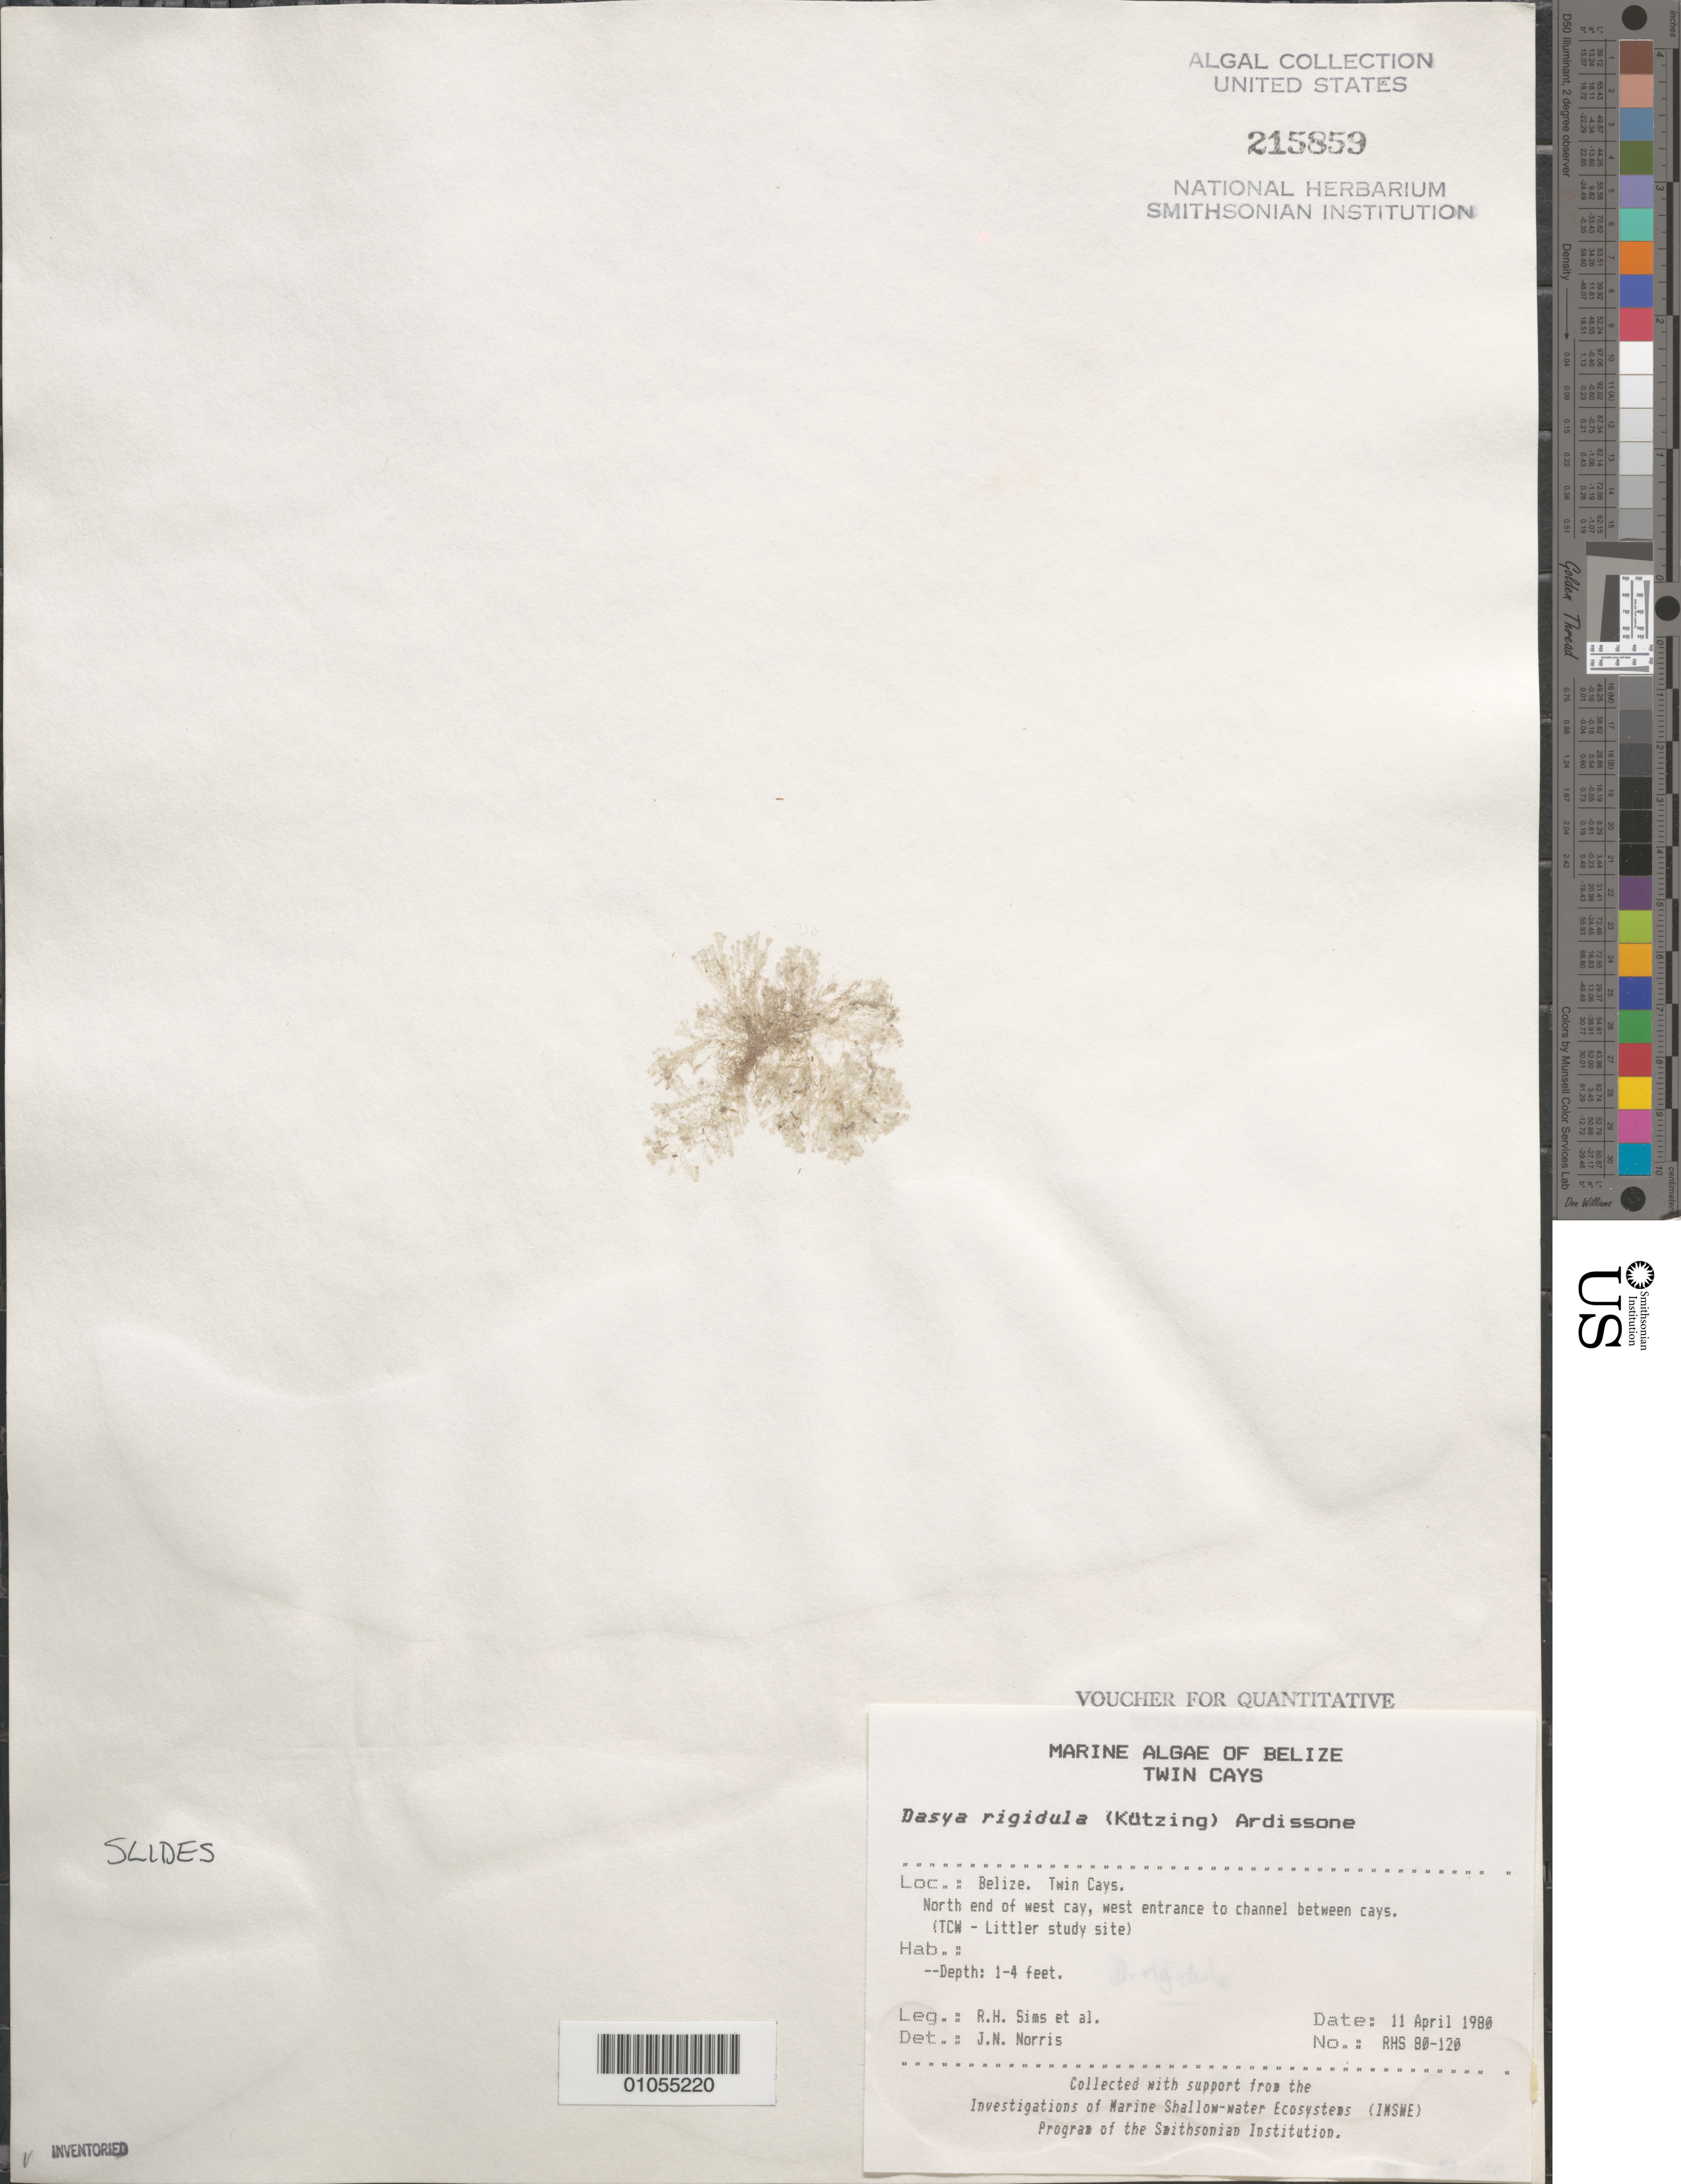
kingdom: Plantae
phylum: Rhodophyta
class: Florideophyceae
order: Ceramiales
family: Dasyaceae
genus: Dasya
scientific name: Dasya rigidula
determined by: Norris, James N.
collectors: R. H. Sims & et al.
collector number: RHS 80-120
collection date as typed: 11 Apr 1980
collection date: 1980-04-11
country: Belize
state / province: Stann Creek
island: Twin Cays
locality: North end of west cay, west entrance to channel between Twin Cays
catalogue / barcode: US 215859